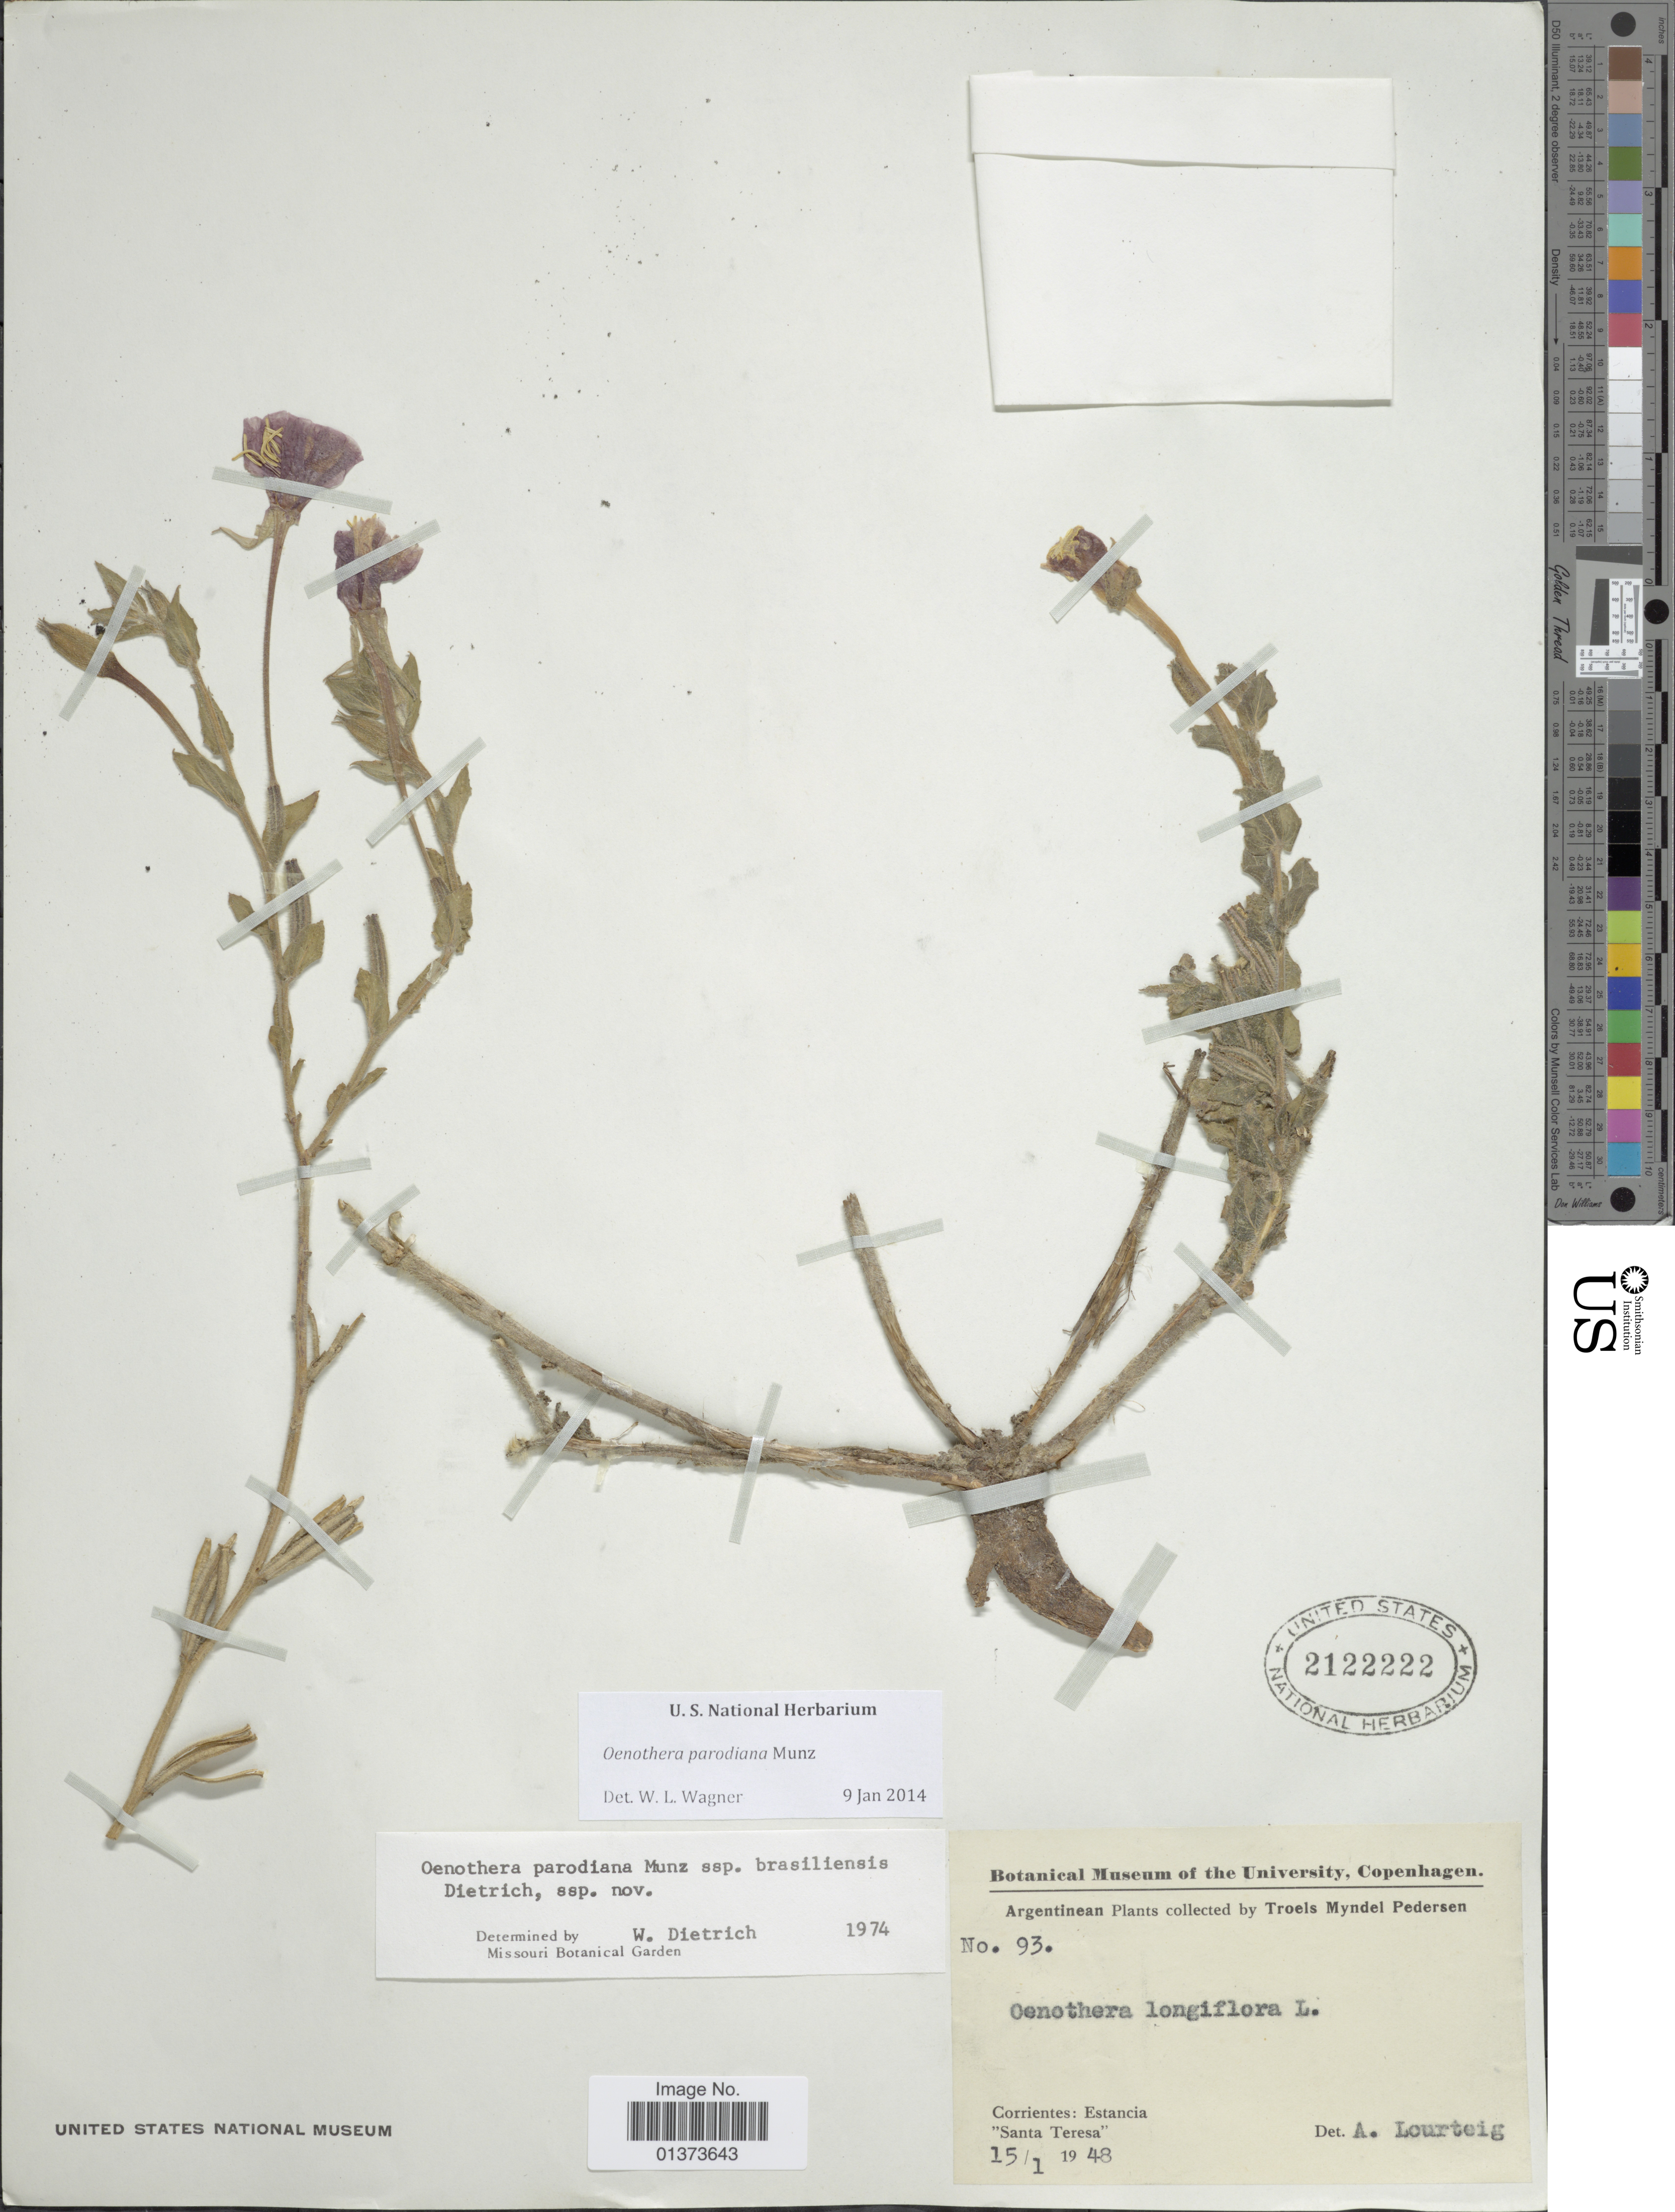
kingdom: Plantae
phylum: Tracheophyta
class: Magnoliopsida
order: Myrtales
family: Onagraceae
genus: Oenothera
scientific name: Oenothera parodiana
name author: Munz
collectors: T. Pederson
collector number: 93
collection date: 1948-01-15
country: Argentina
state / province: Corrientes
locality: Estancia "Santa Teresa"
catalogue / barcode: US 2122222